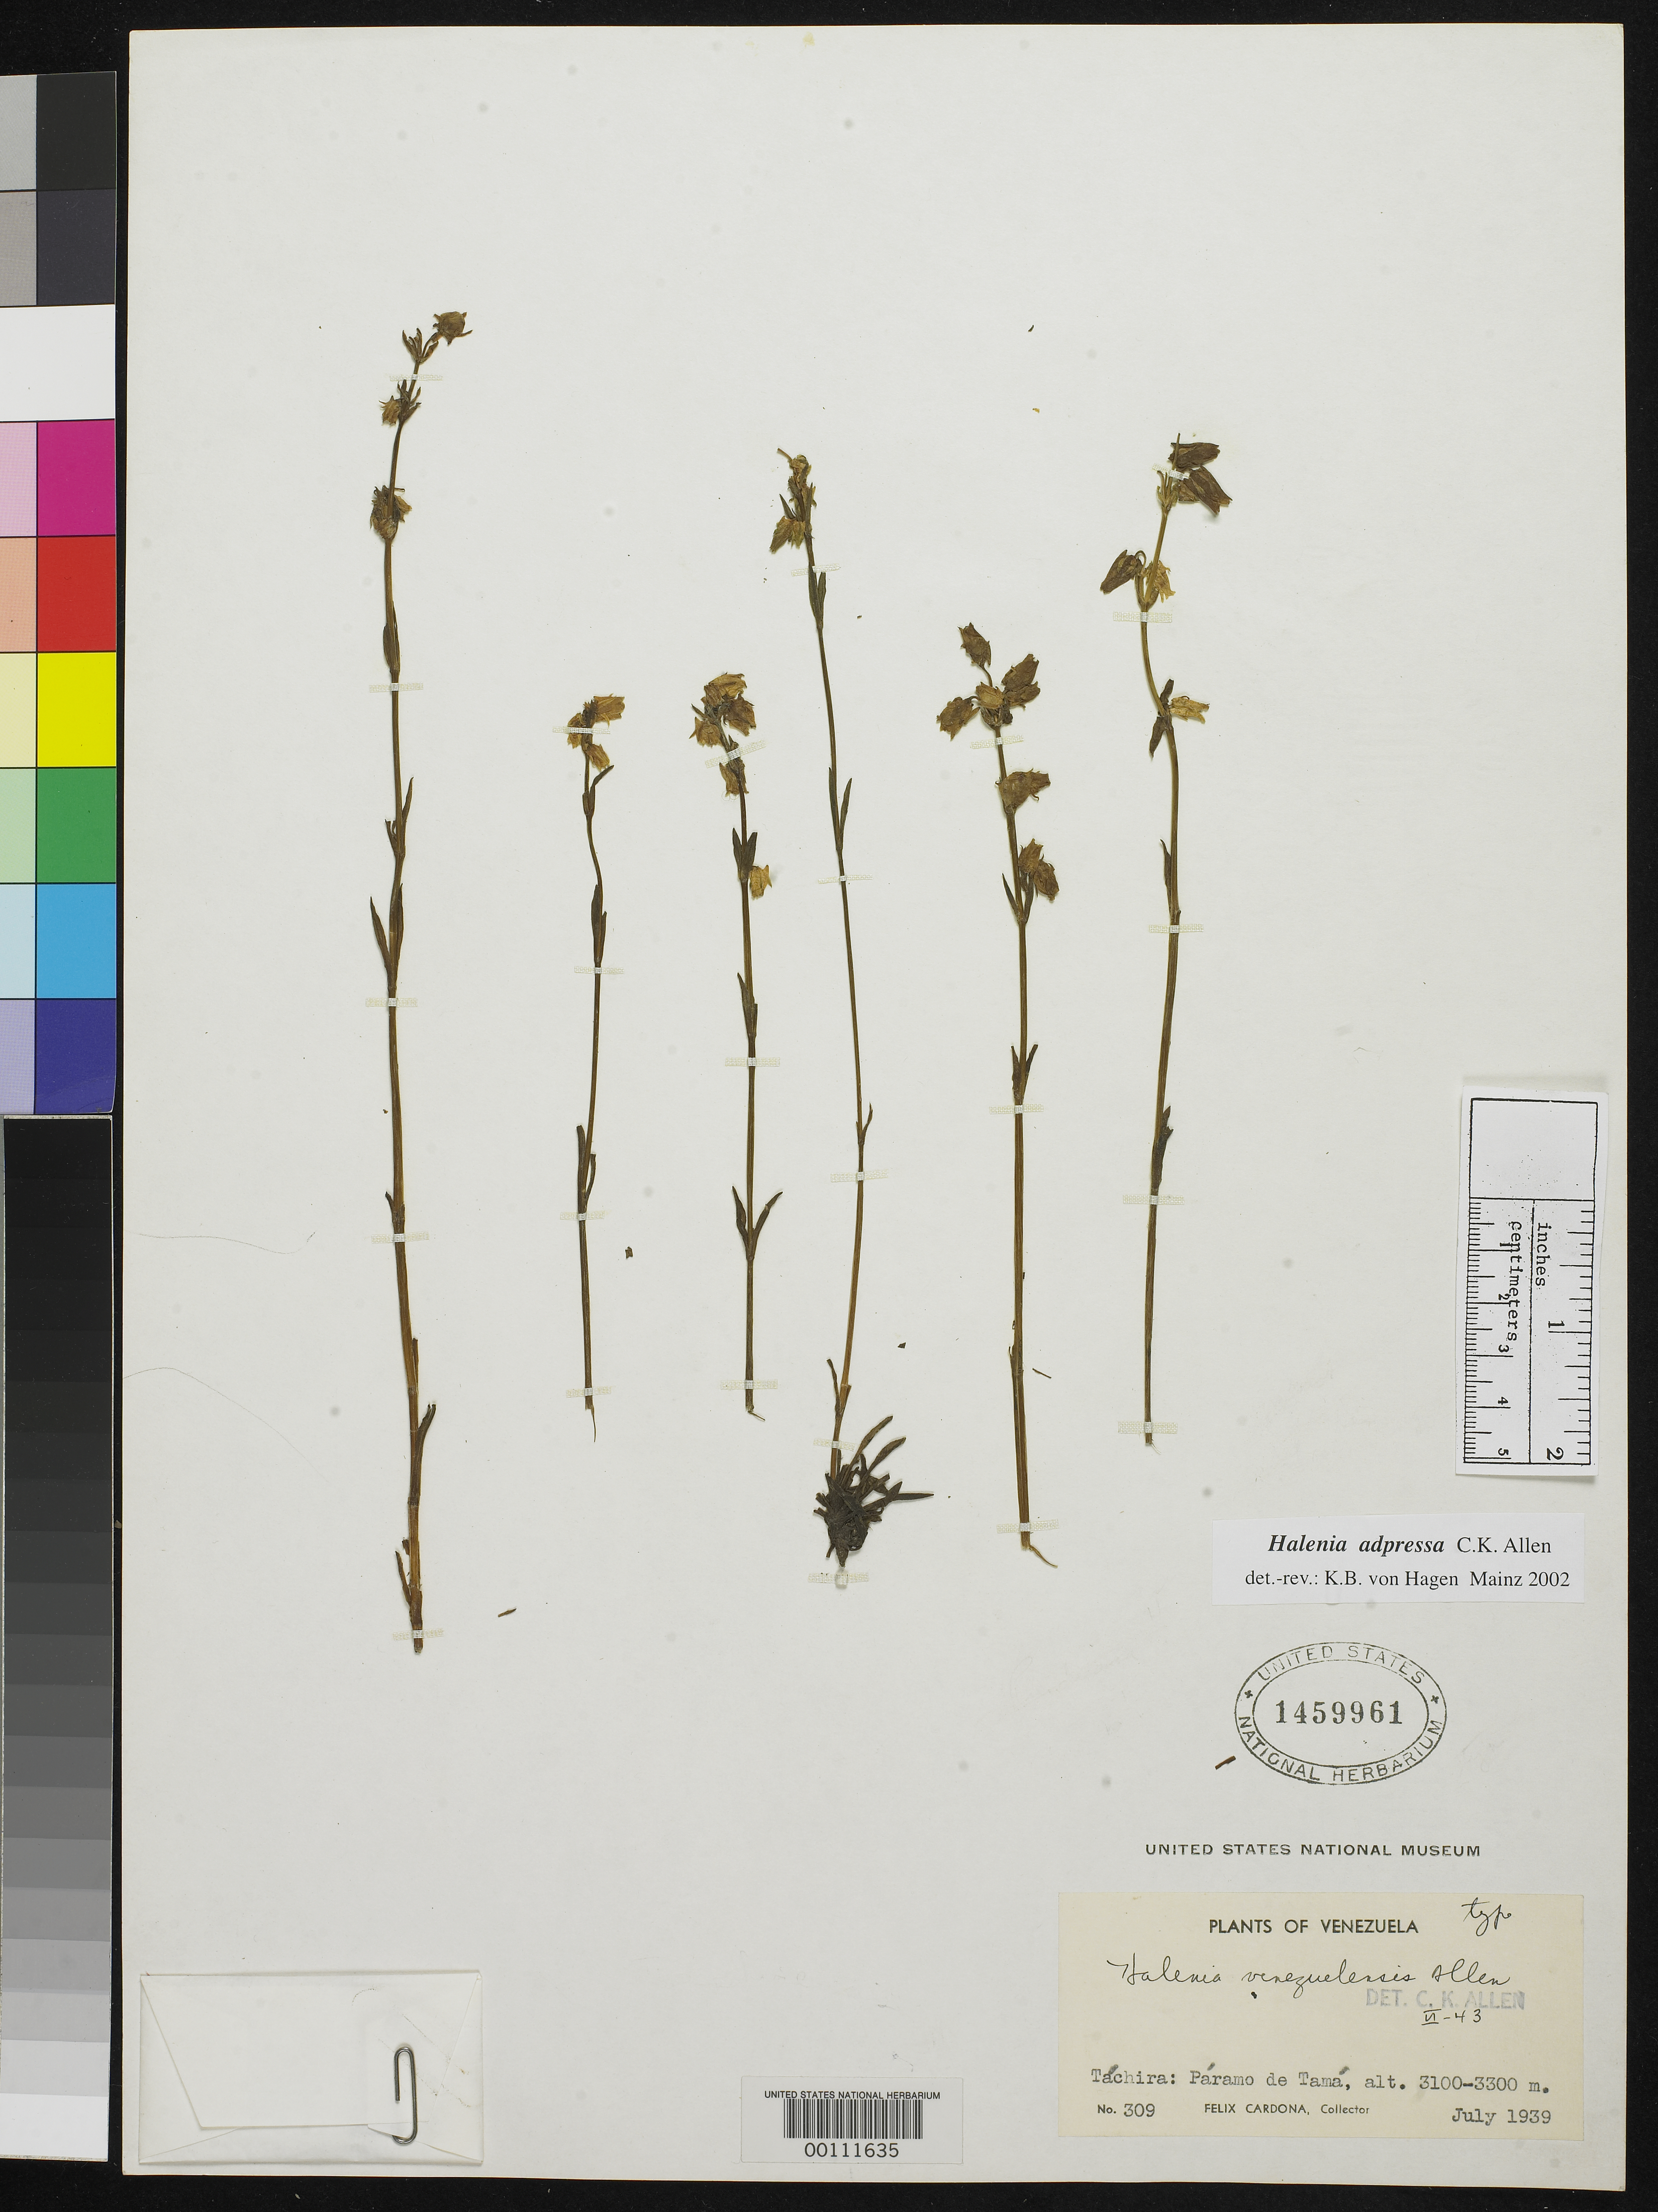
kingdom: Plantae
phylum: Tracheophyta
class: Magnoliopsida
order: Gentianales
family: Gentianaceae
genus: Halenia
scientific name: Halenia venezuelensis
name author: C.K. Allen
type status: Holotype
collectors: F. Cardona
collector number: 309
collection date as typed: Jul 1939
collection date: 1939-07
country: Venezuela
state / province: Tachira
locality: Paramo de Tama.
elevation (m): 3100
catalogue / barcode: US 1459961